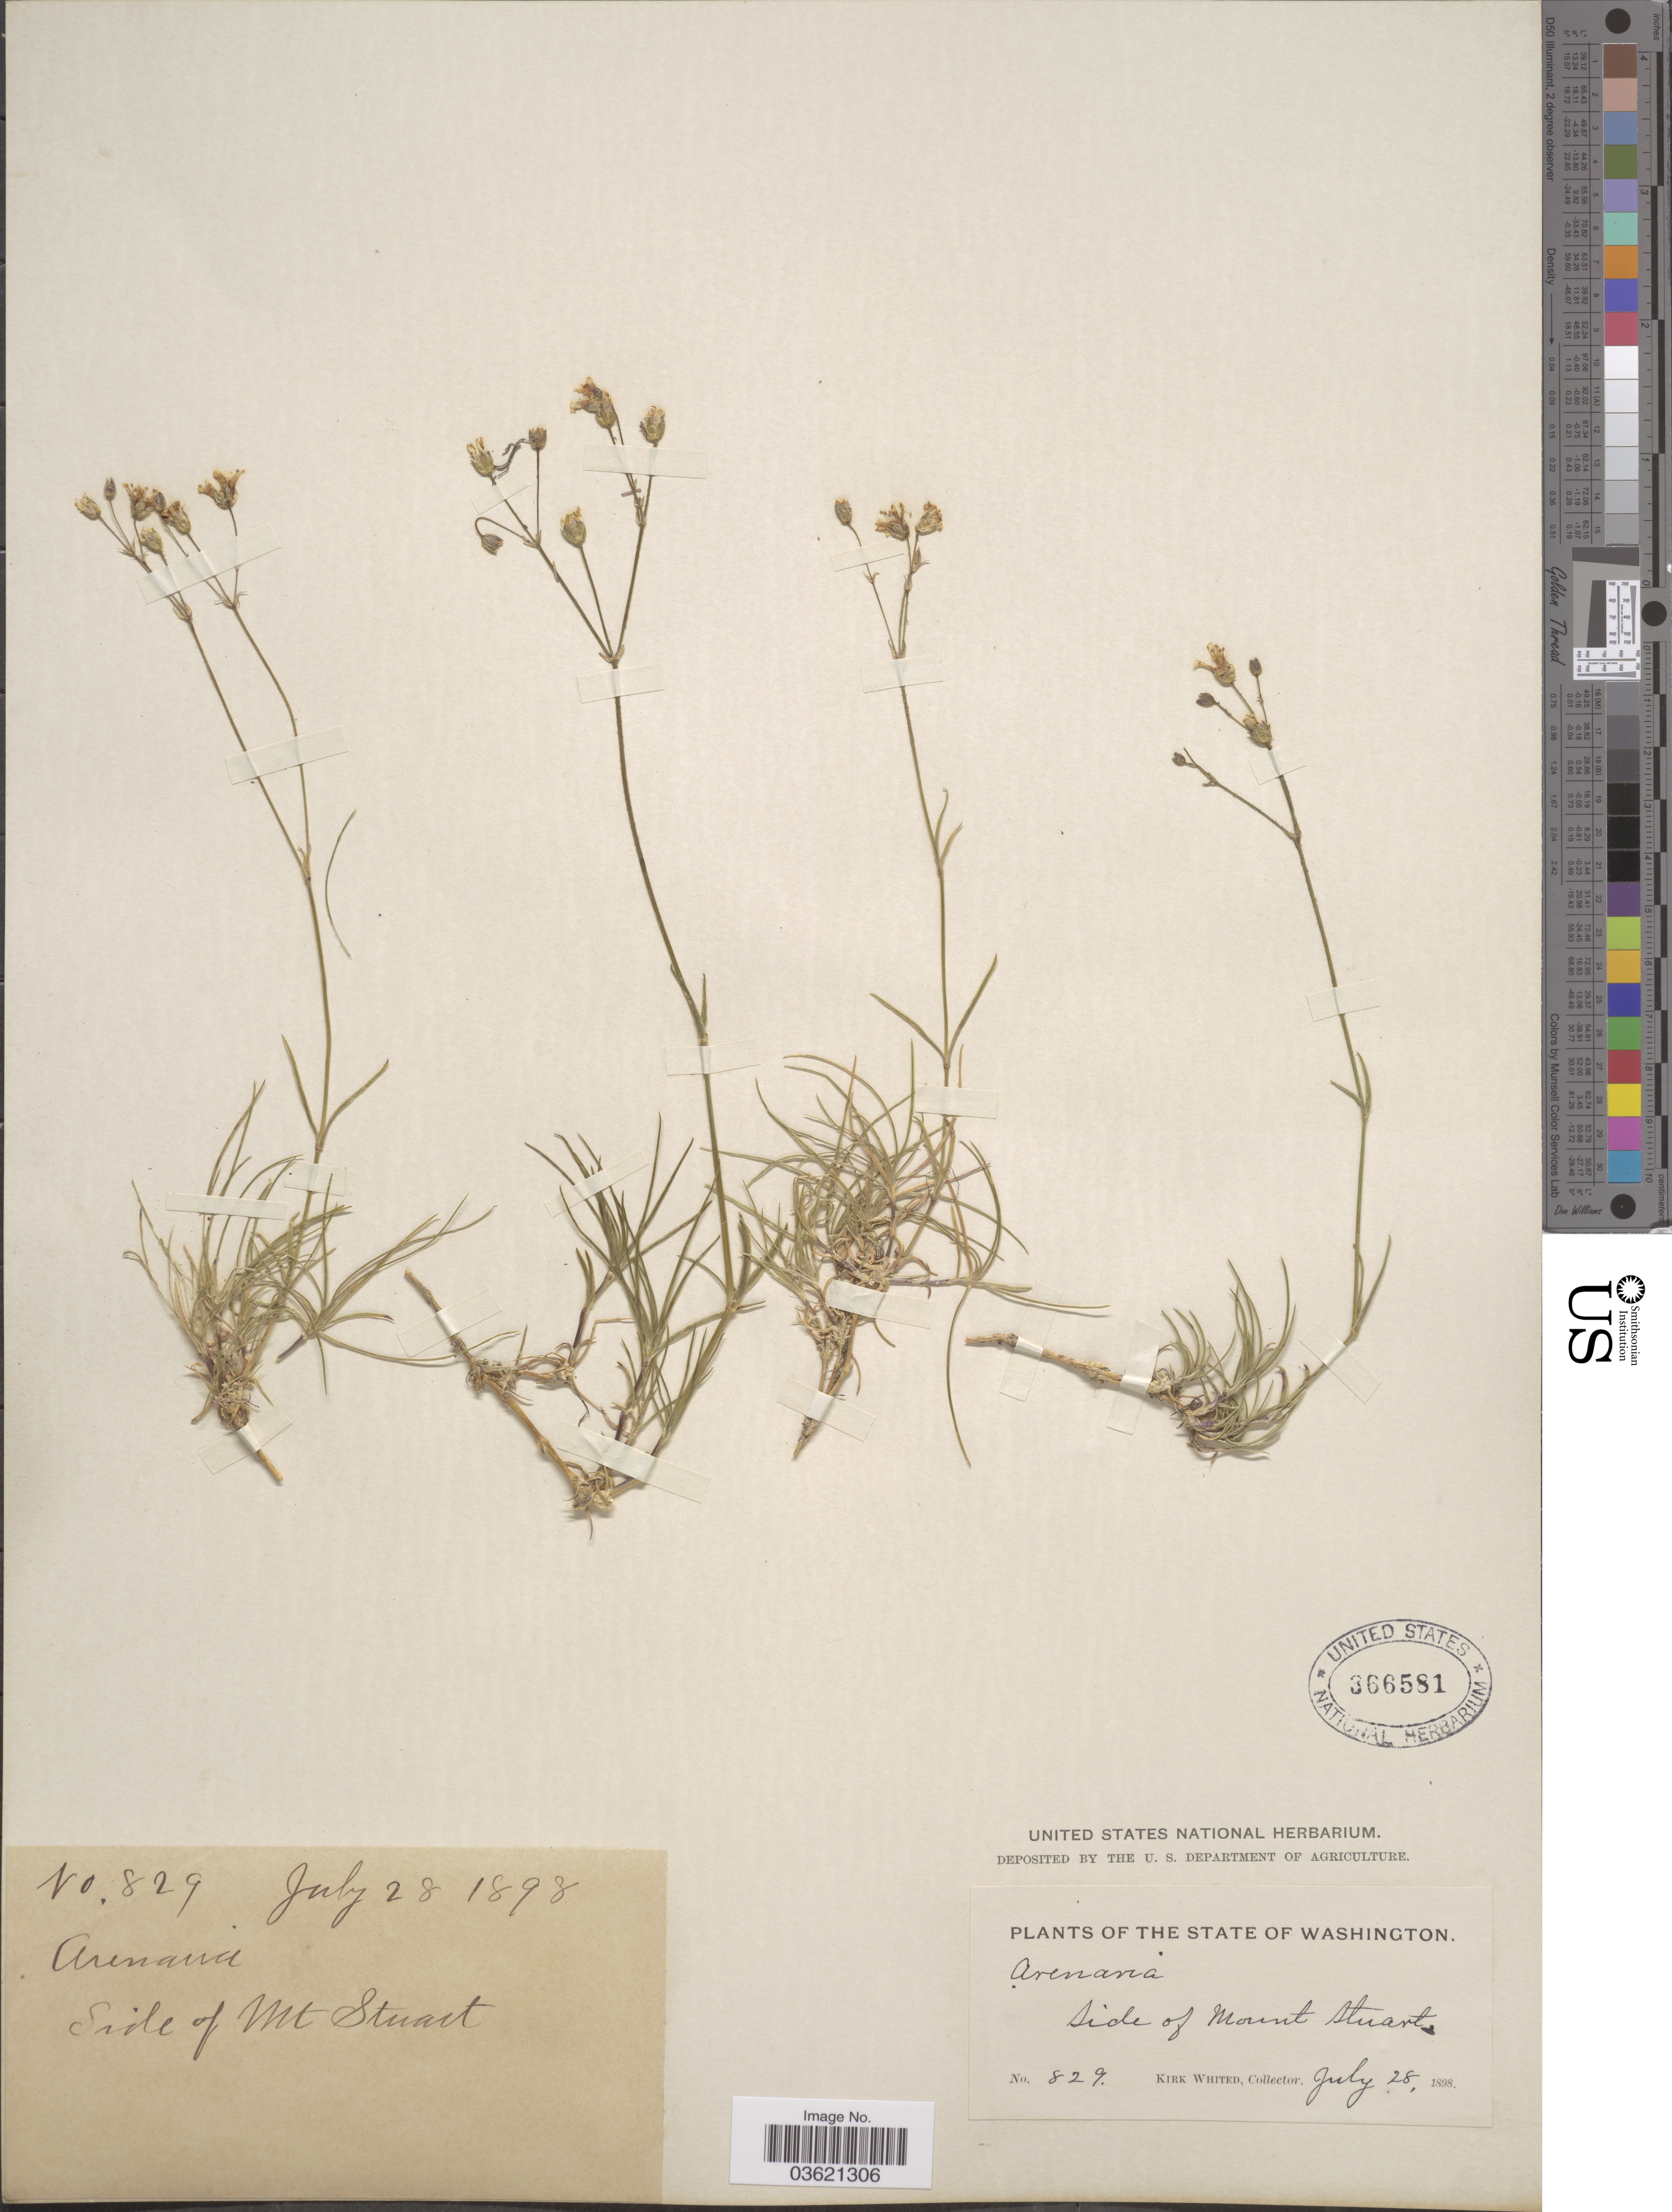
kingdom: Plantae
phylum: Tracheophyta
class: Magnoliopsida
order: Caryophyllales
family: Caryophyllaceae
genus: Arenaria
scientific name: Arenaria sp.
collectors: K. Whited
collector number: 829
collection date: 1898-07-28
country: United States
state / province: Washington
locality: Side of Mount Stuart.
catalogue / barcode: US 366581